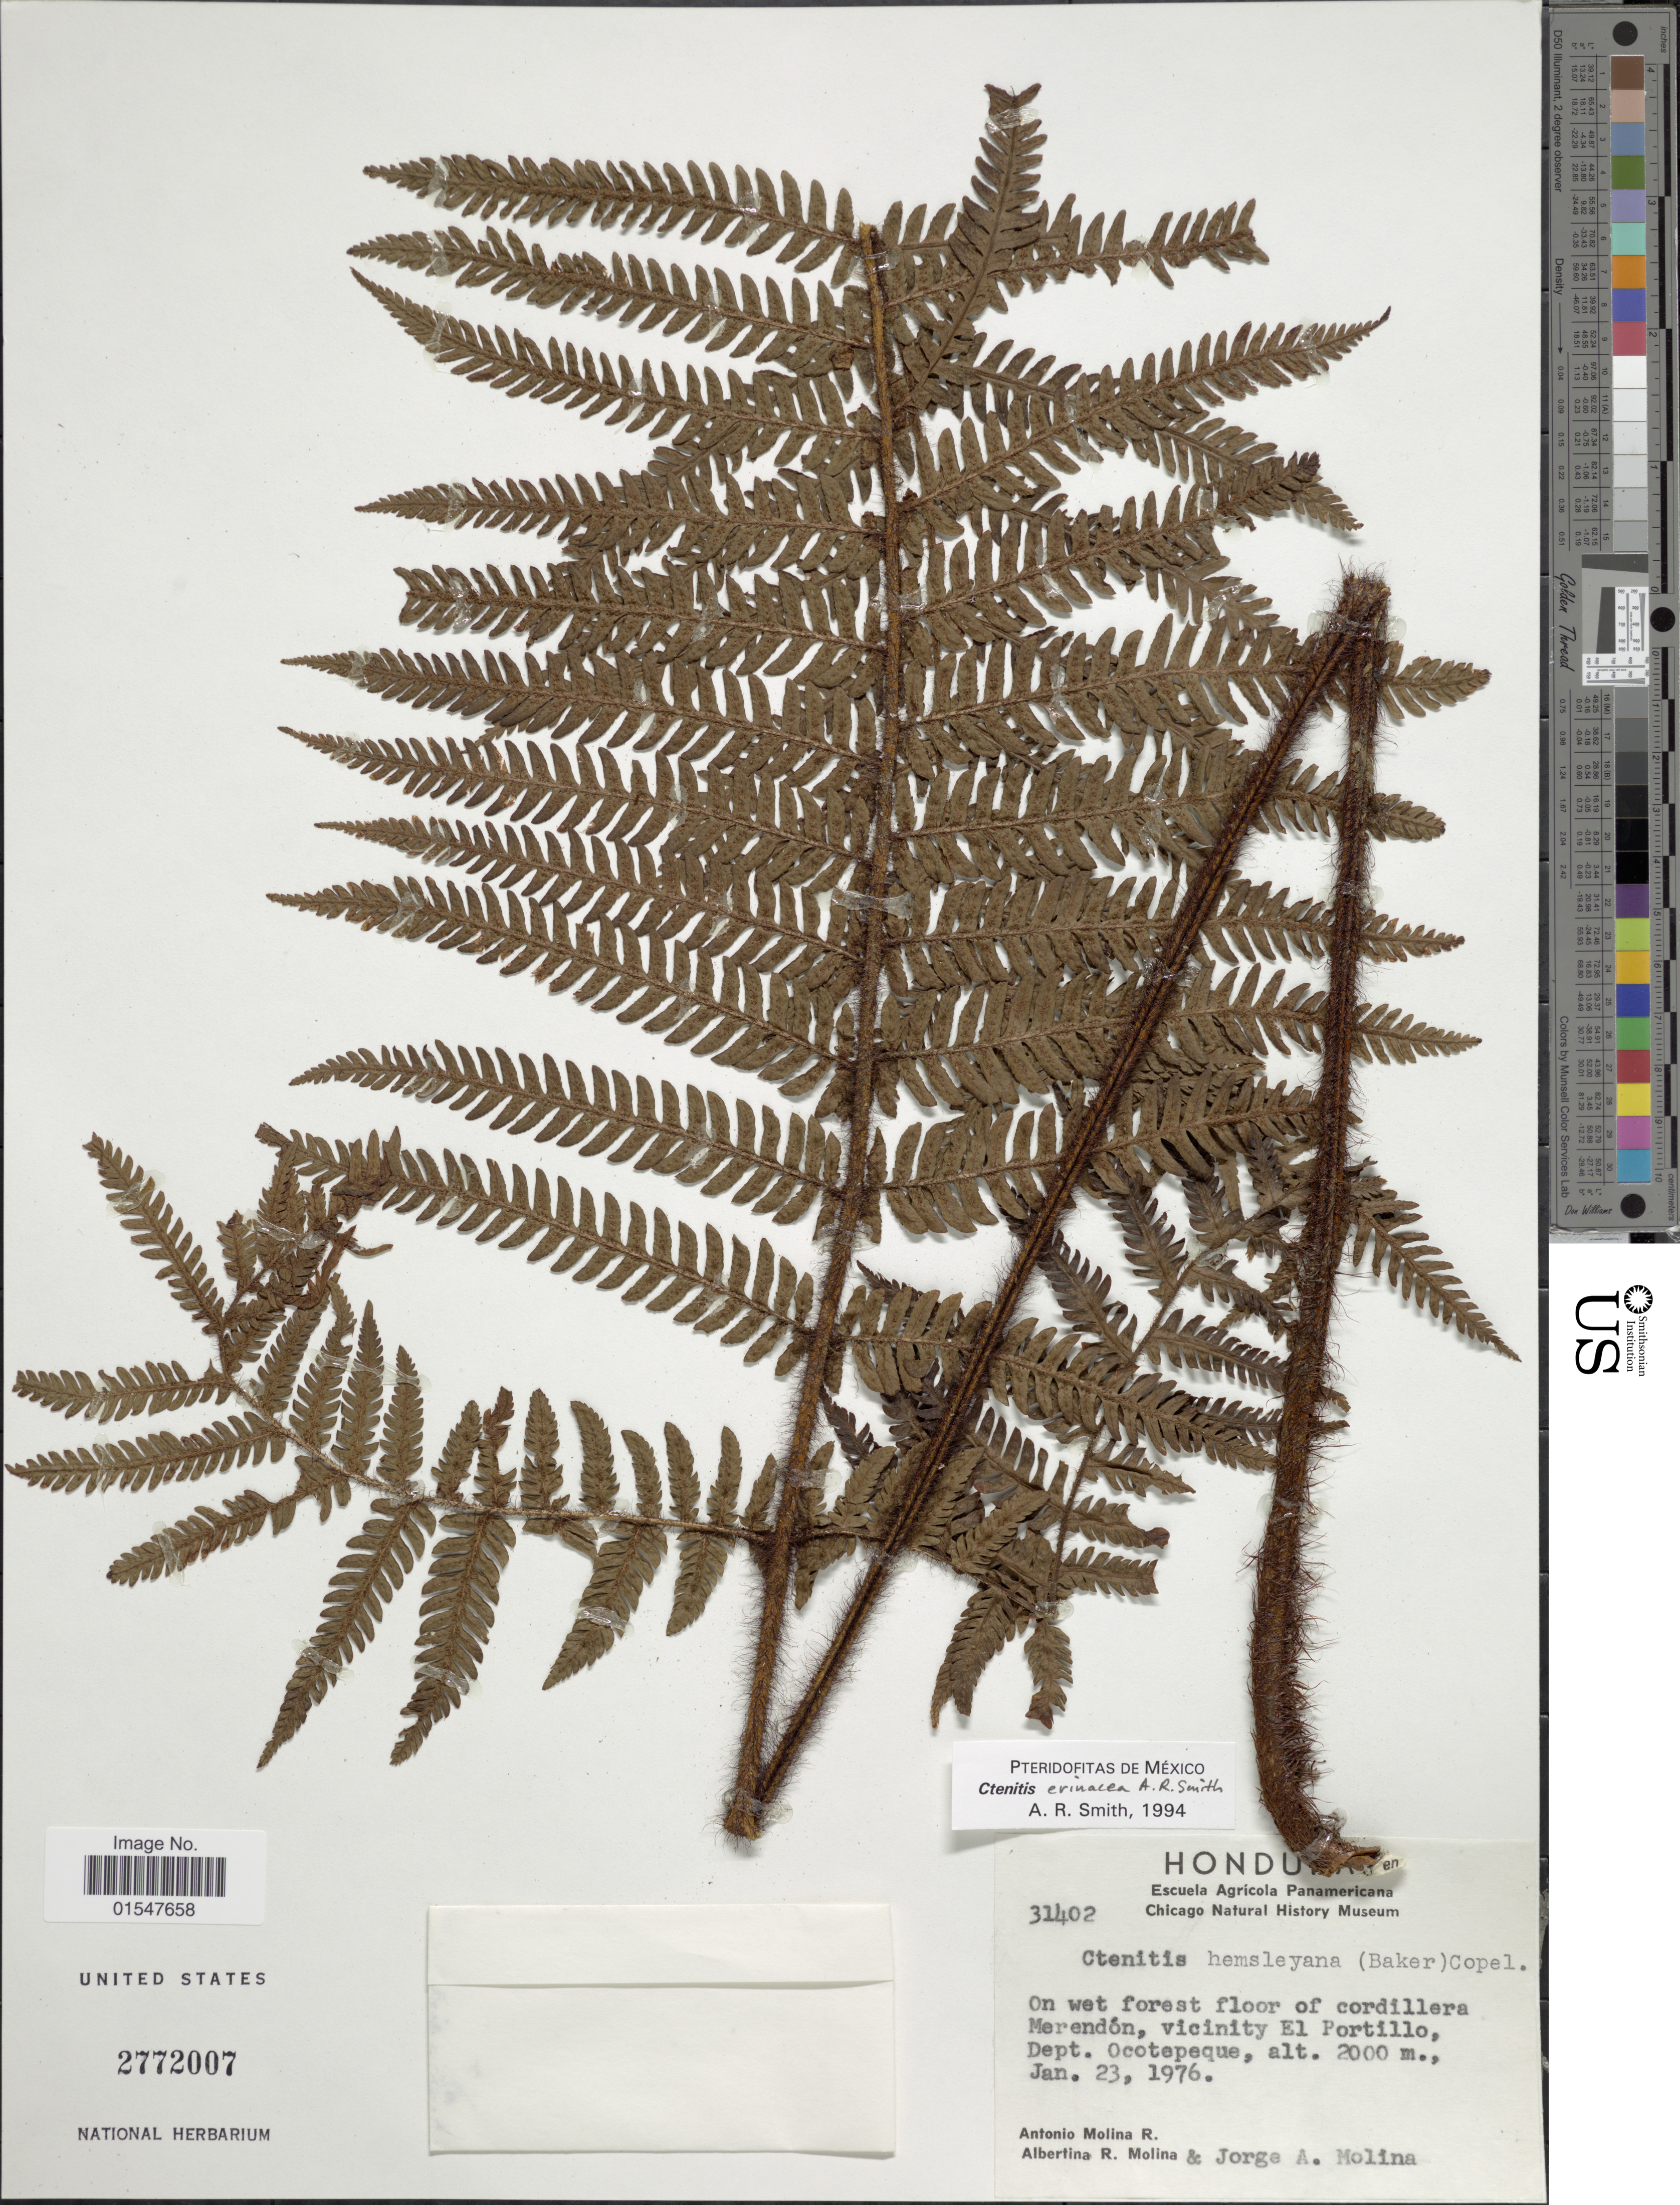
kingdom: Plantae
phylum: Tracheophyta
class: Polypodiopsida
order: Polypodiales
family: Dryopteridaceae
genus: Ctenitis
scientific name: Ctenitis erinacea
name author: A.R. Sm.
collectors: A. R. Molina, A. R. Molina & J. Araque Molina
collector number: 31402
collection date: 1976-01-23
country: Honduras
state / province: Ocotepeque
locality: On wet forest floor of cordillera Merendon, vicinity El Portillo, Dept. Ocotepeque.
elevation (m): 2000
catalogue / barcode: US 2772007